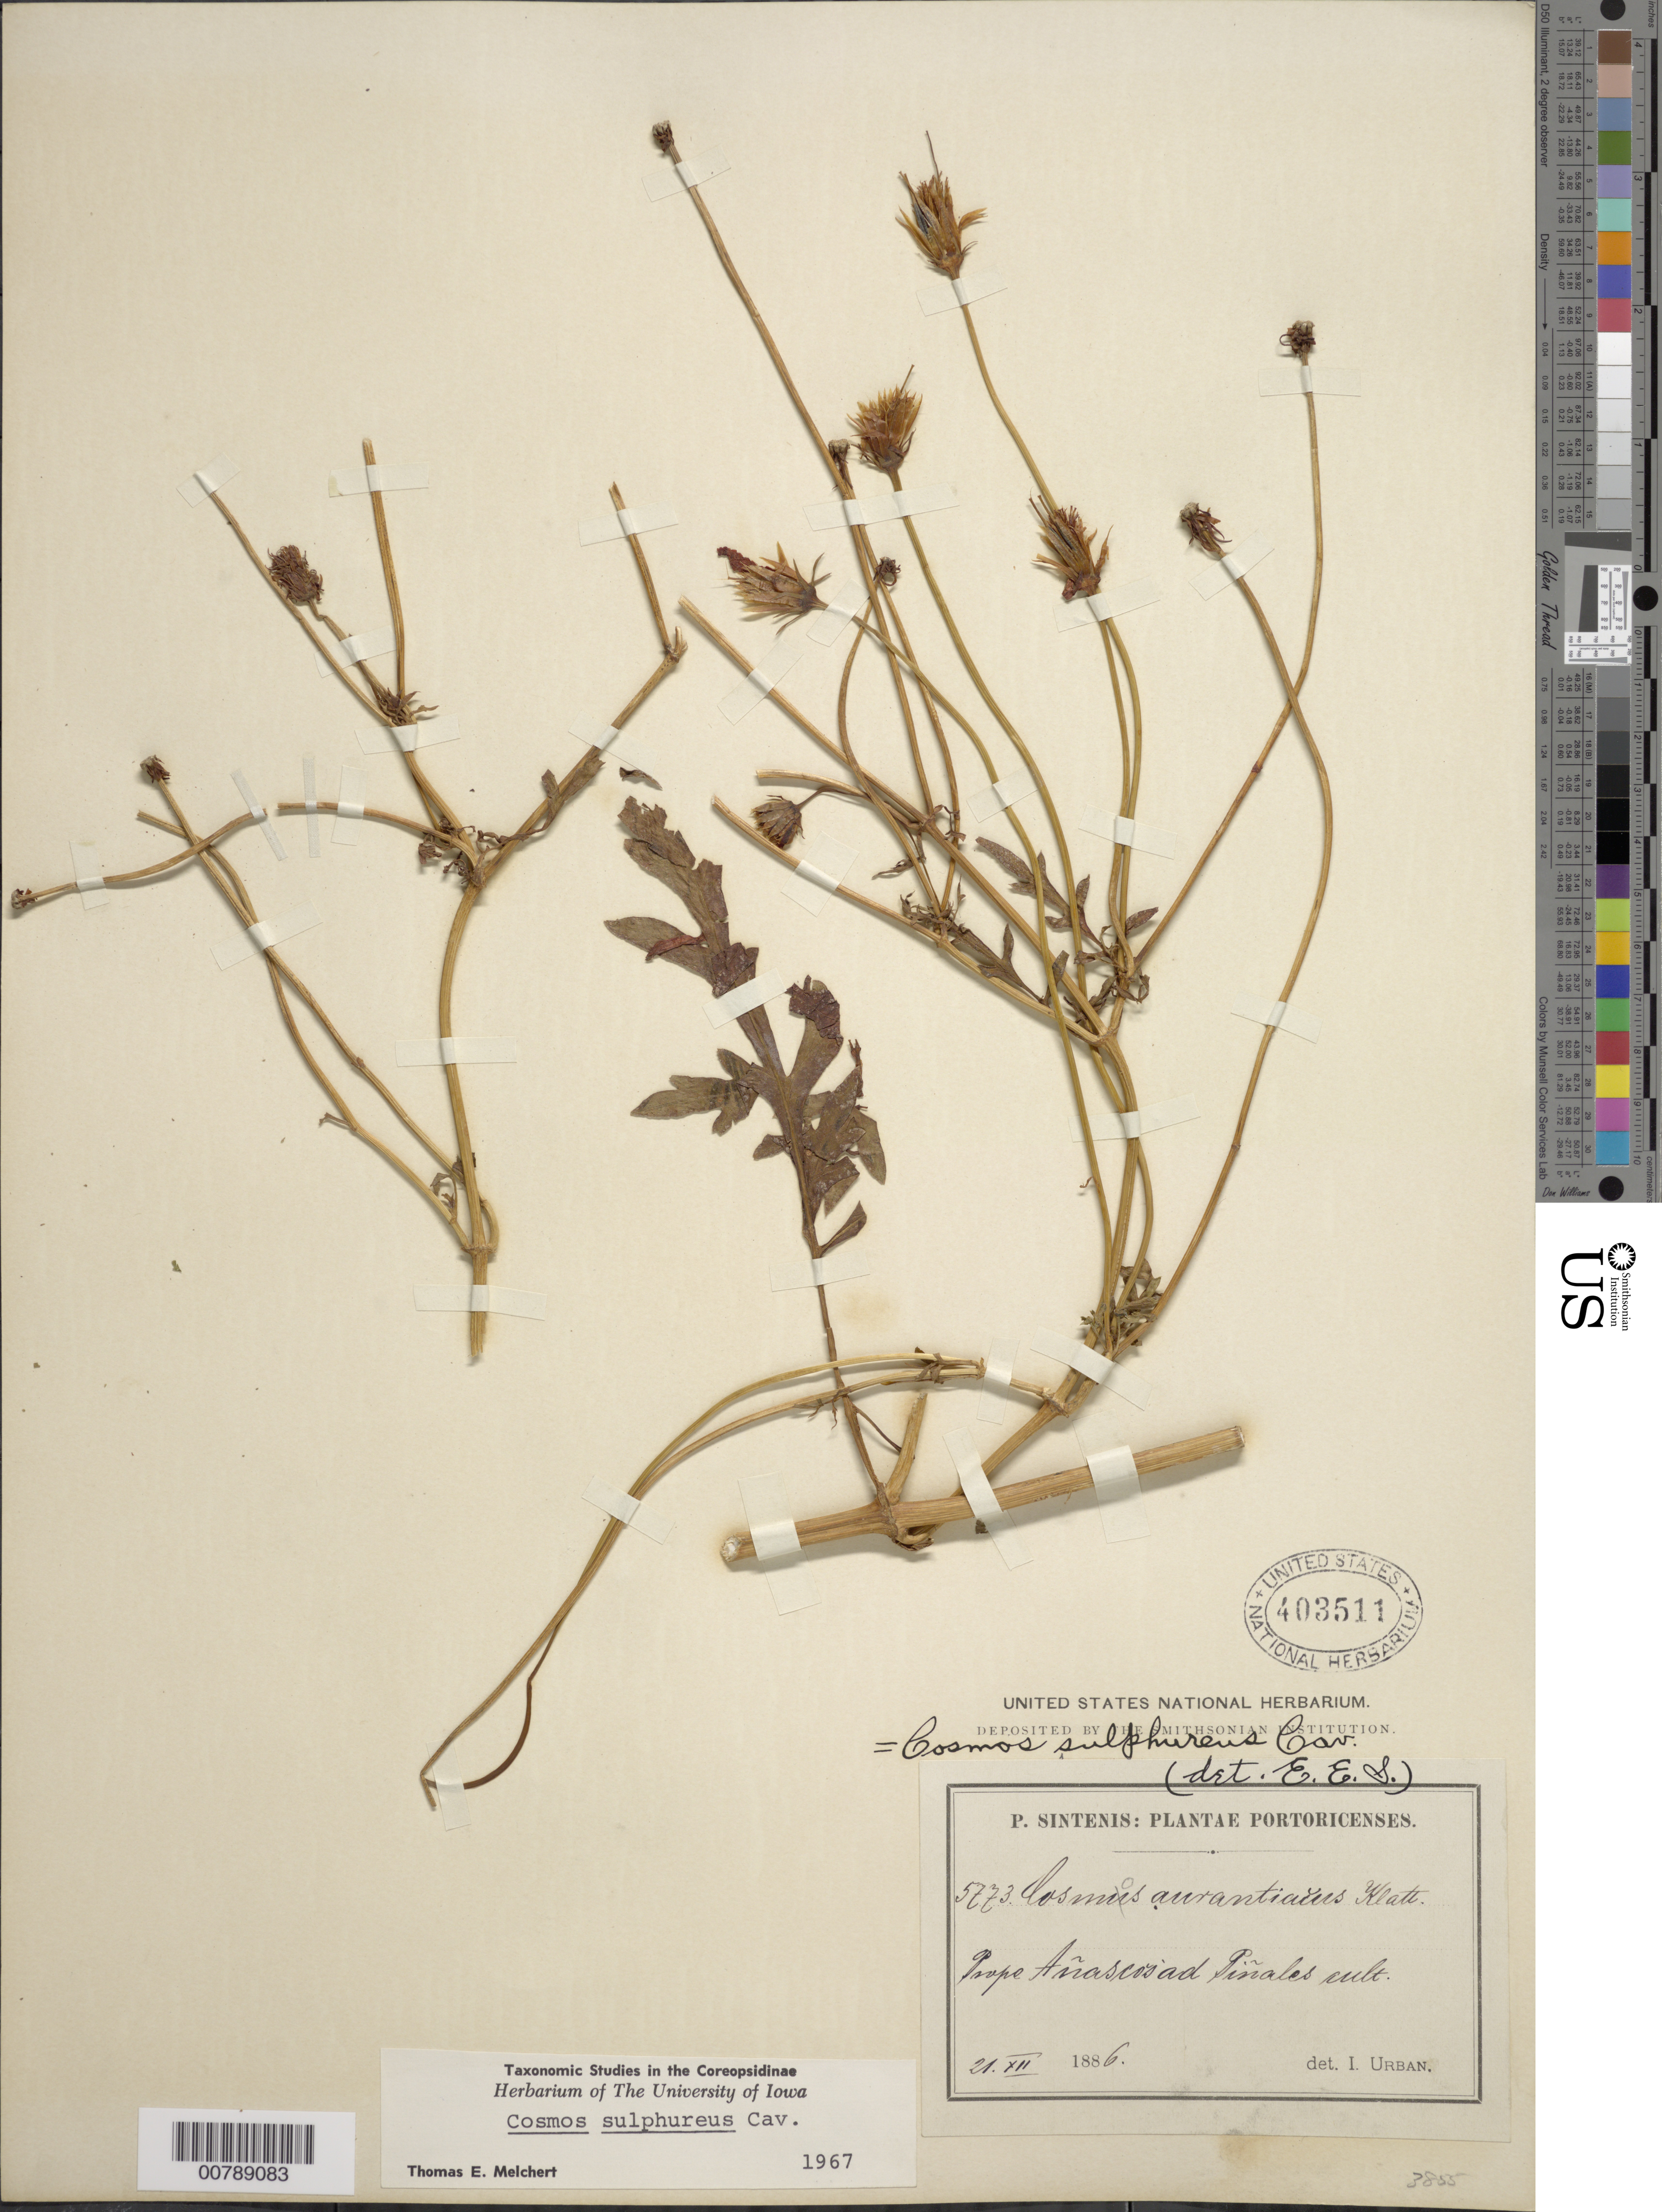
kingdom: Plantae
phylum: Tracheophyta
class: Magnoliopsida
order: Asterales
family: Asteraceae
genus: Cosmos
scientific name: Cosmos sulphureus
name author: Cav.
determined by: Melchert, T. E.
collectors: P. Sintenis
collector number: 5773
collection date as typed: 21 Dec 1886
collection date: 1886-12-21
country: Puerto Rico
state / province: Añasco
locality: Prope Añascos ad Piñales cult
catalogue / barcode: US 403511